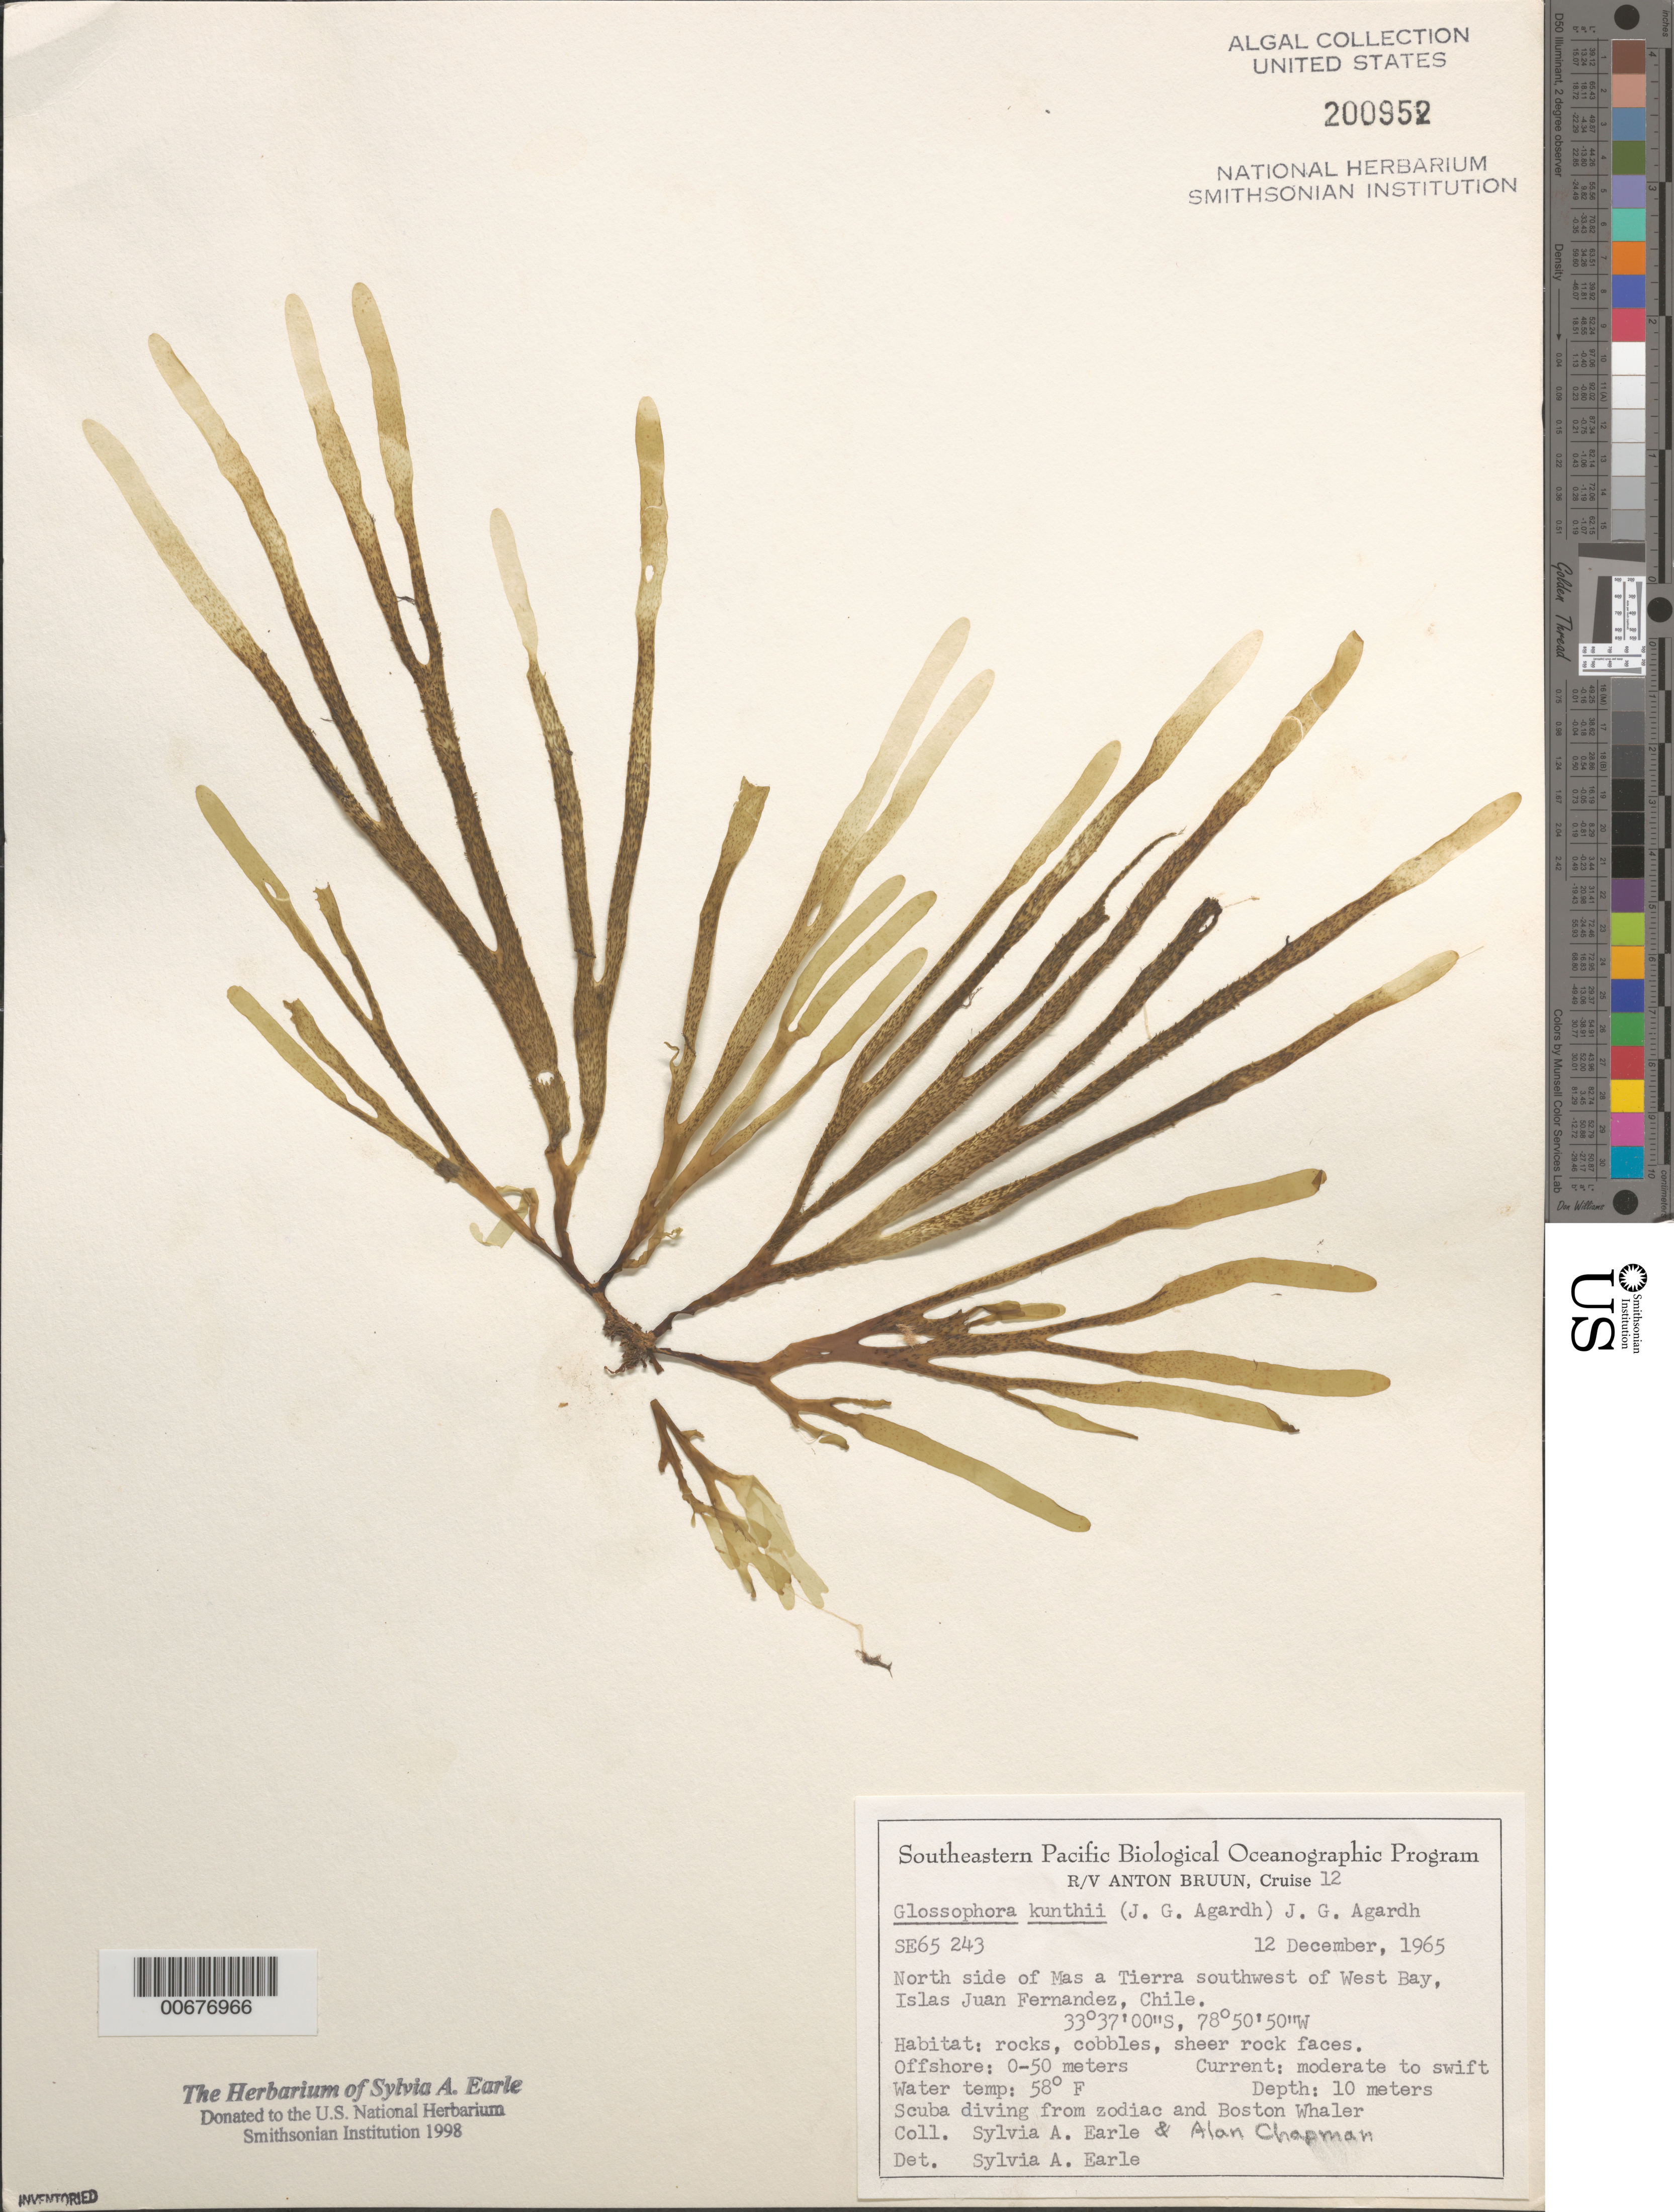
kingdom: Chromista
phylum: Ochrophyta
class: Phaeophyceae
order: Dictyotales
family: Dictyotaceae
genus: Dictyota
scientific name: Dictyota kunthii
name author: (C. Agardh) Grev.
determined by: Algae name updating Project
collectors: S. A. Earle & A. Chapman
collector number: SE 65243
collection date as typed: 12 Dec 1965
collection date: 1965-12-12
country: Chile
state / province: Valparaíso (V)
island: Isla Más a Tierra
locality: Southwest of West Bay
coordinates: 33 37' 00" S, 78 50' 50" W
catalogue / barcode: US 200952